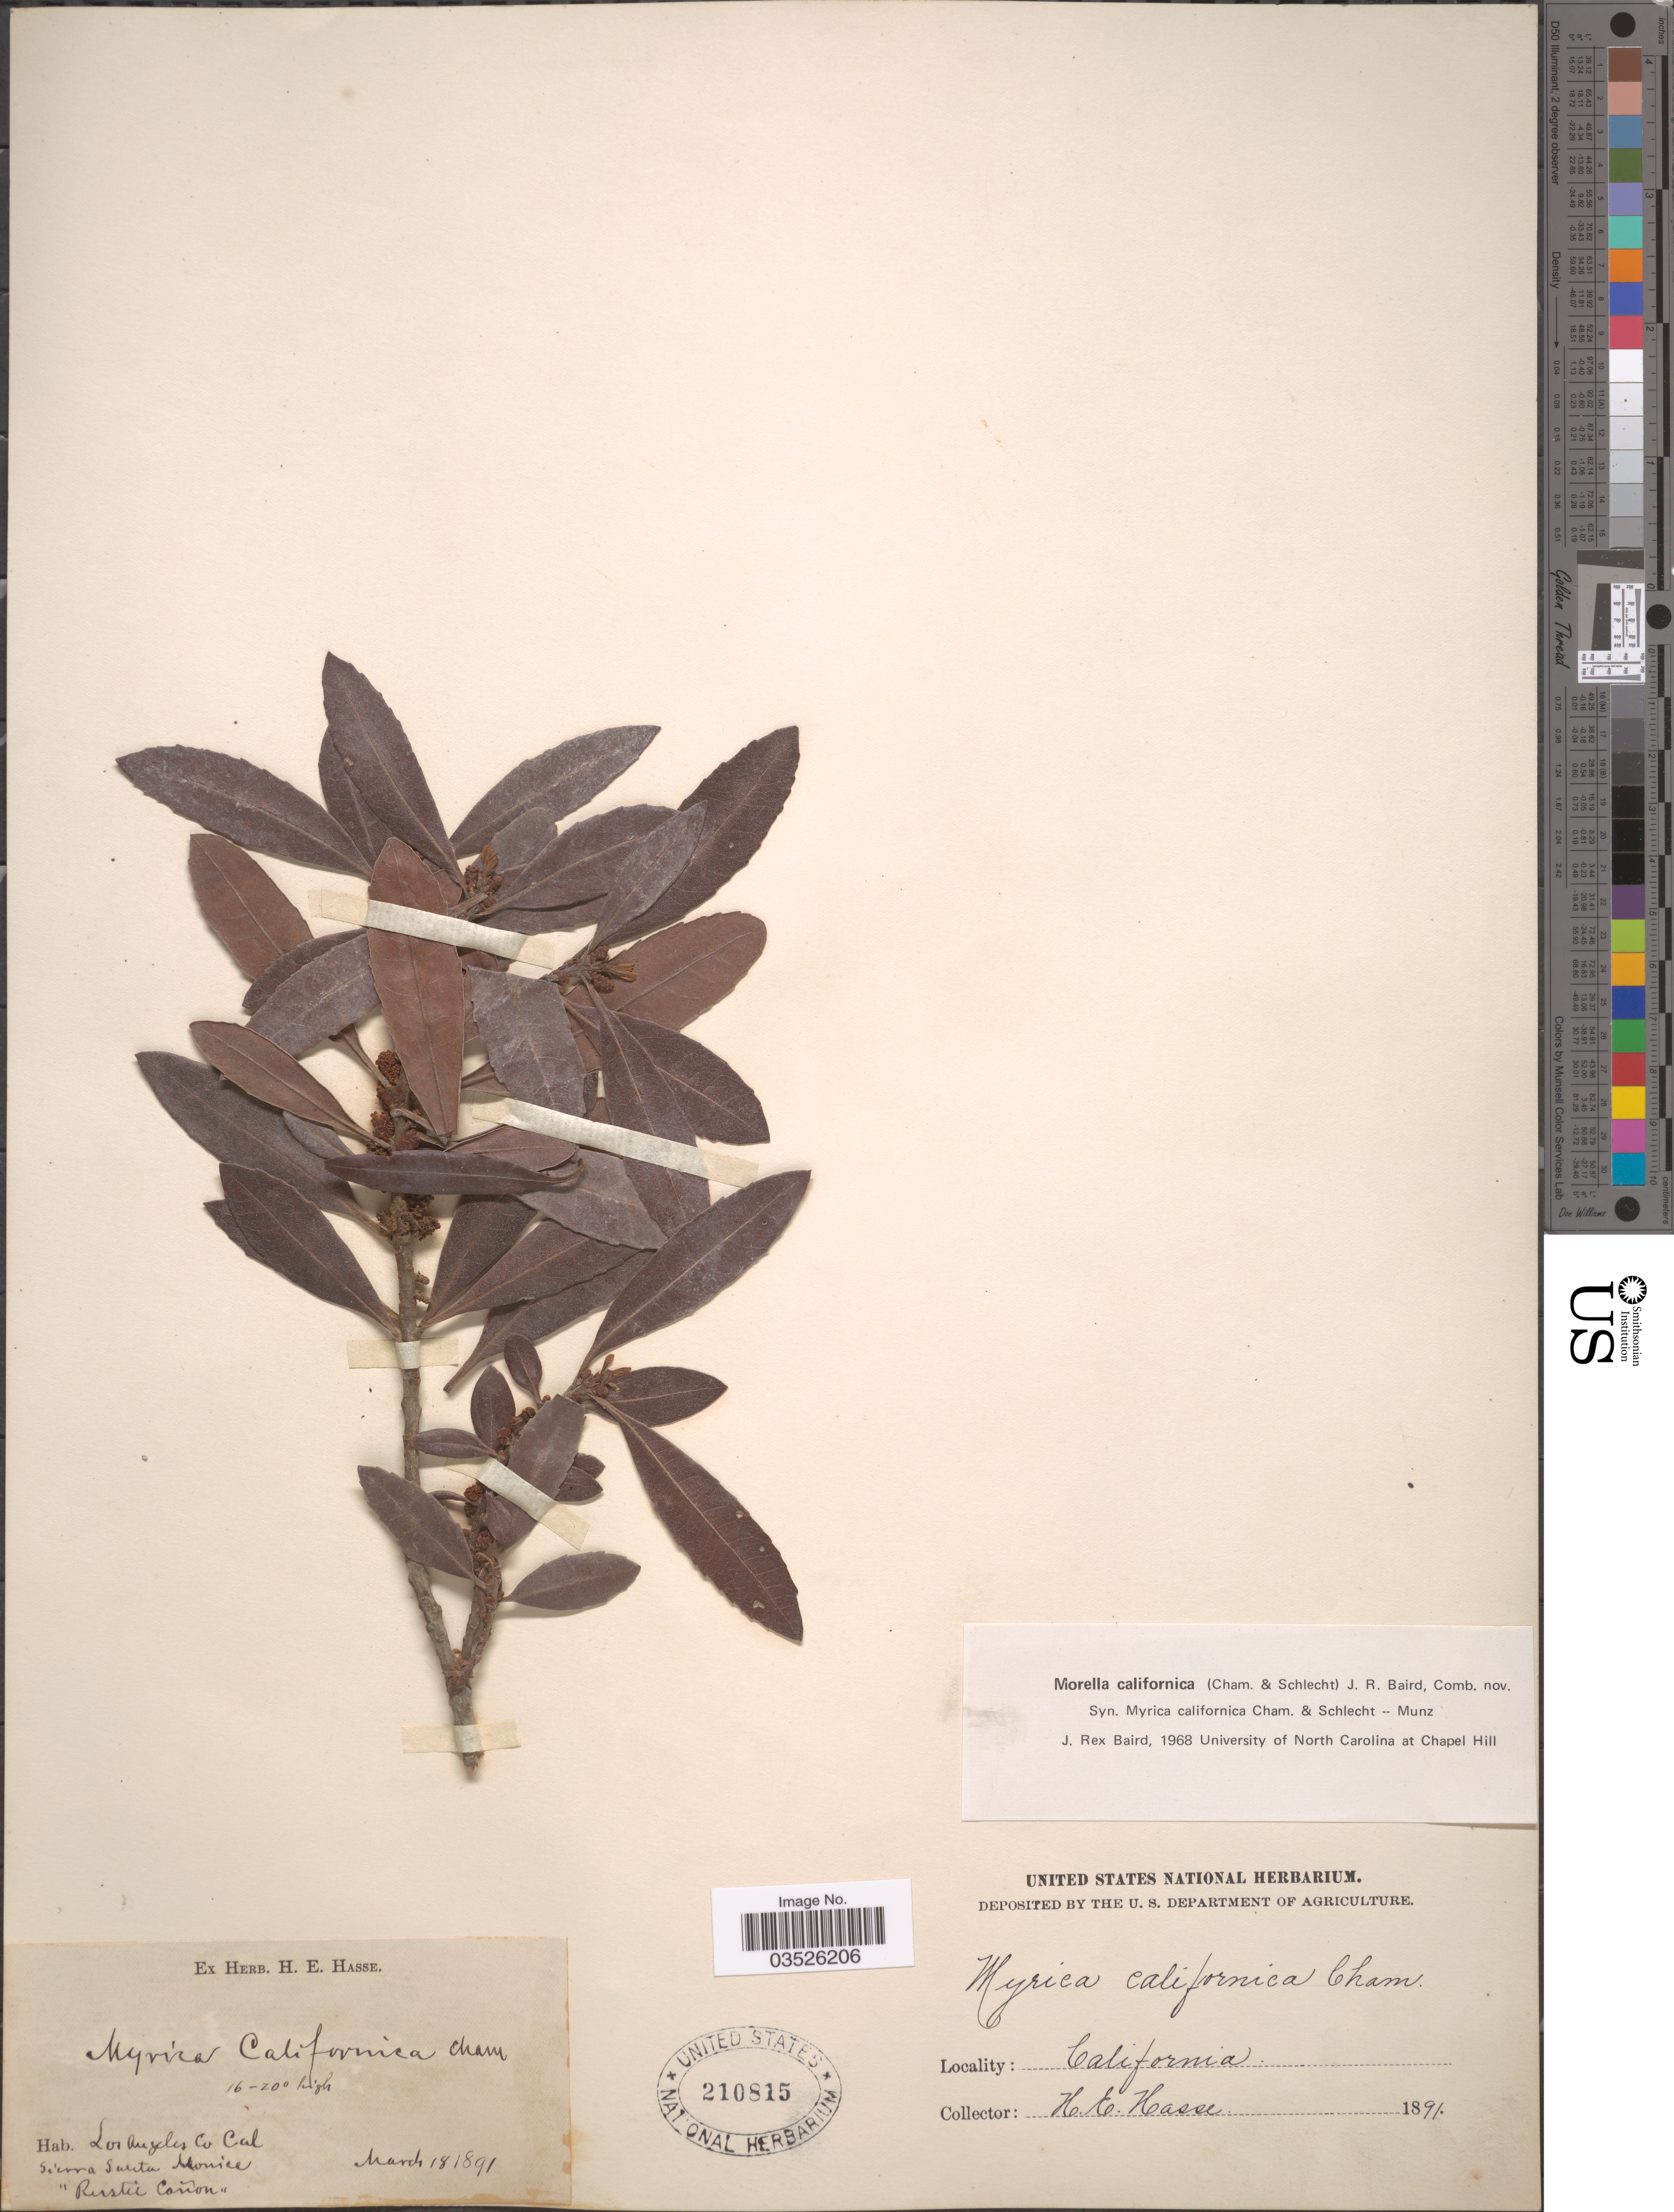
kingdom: Plantae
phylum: Tracheophyta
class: Magnoliopsida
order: Fagales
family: Myricaceae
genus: Morella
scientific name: Morella californica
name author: (Cham.) Wilbur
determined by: Strong, Mark T., (BOT), Smithsonian Institution - National Museum of Natural History (UNITED STATES)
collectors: H. E. Hasse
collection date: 1891-03-18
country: United States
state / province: California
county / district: Los Angeles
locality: Los Angeles Co. Sierra Santa Monica "Rustic Cañon".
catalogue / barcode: US 210815